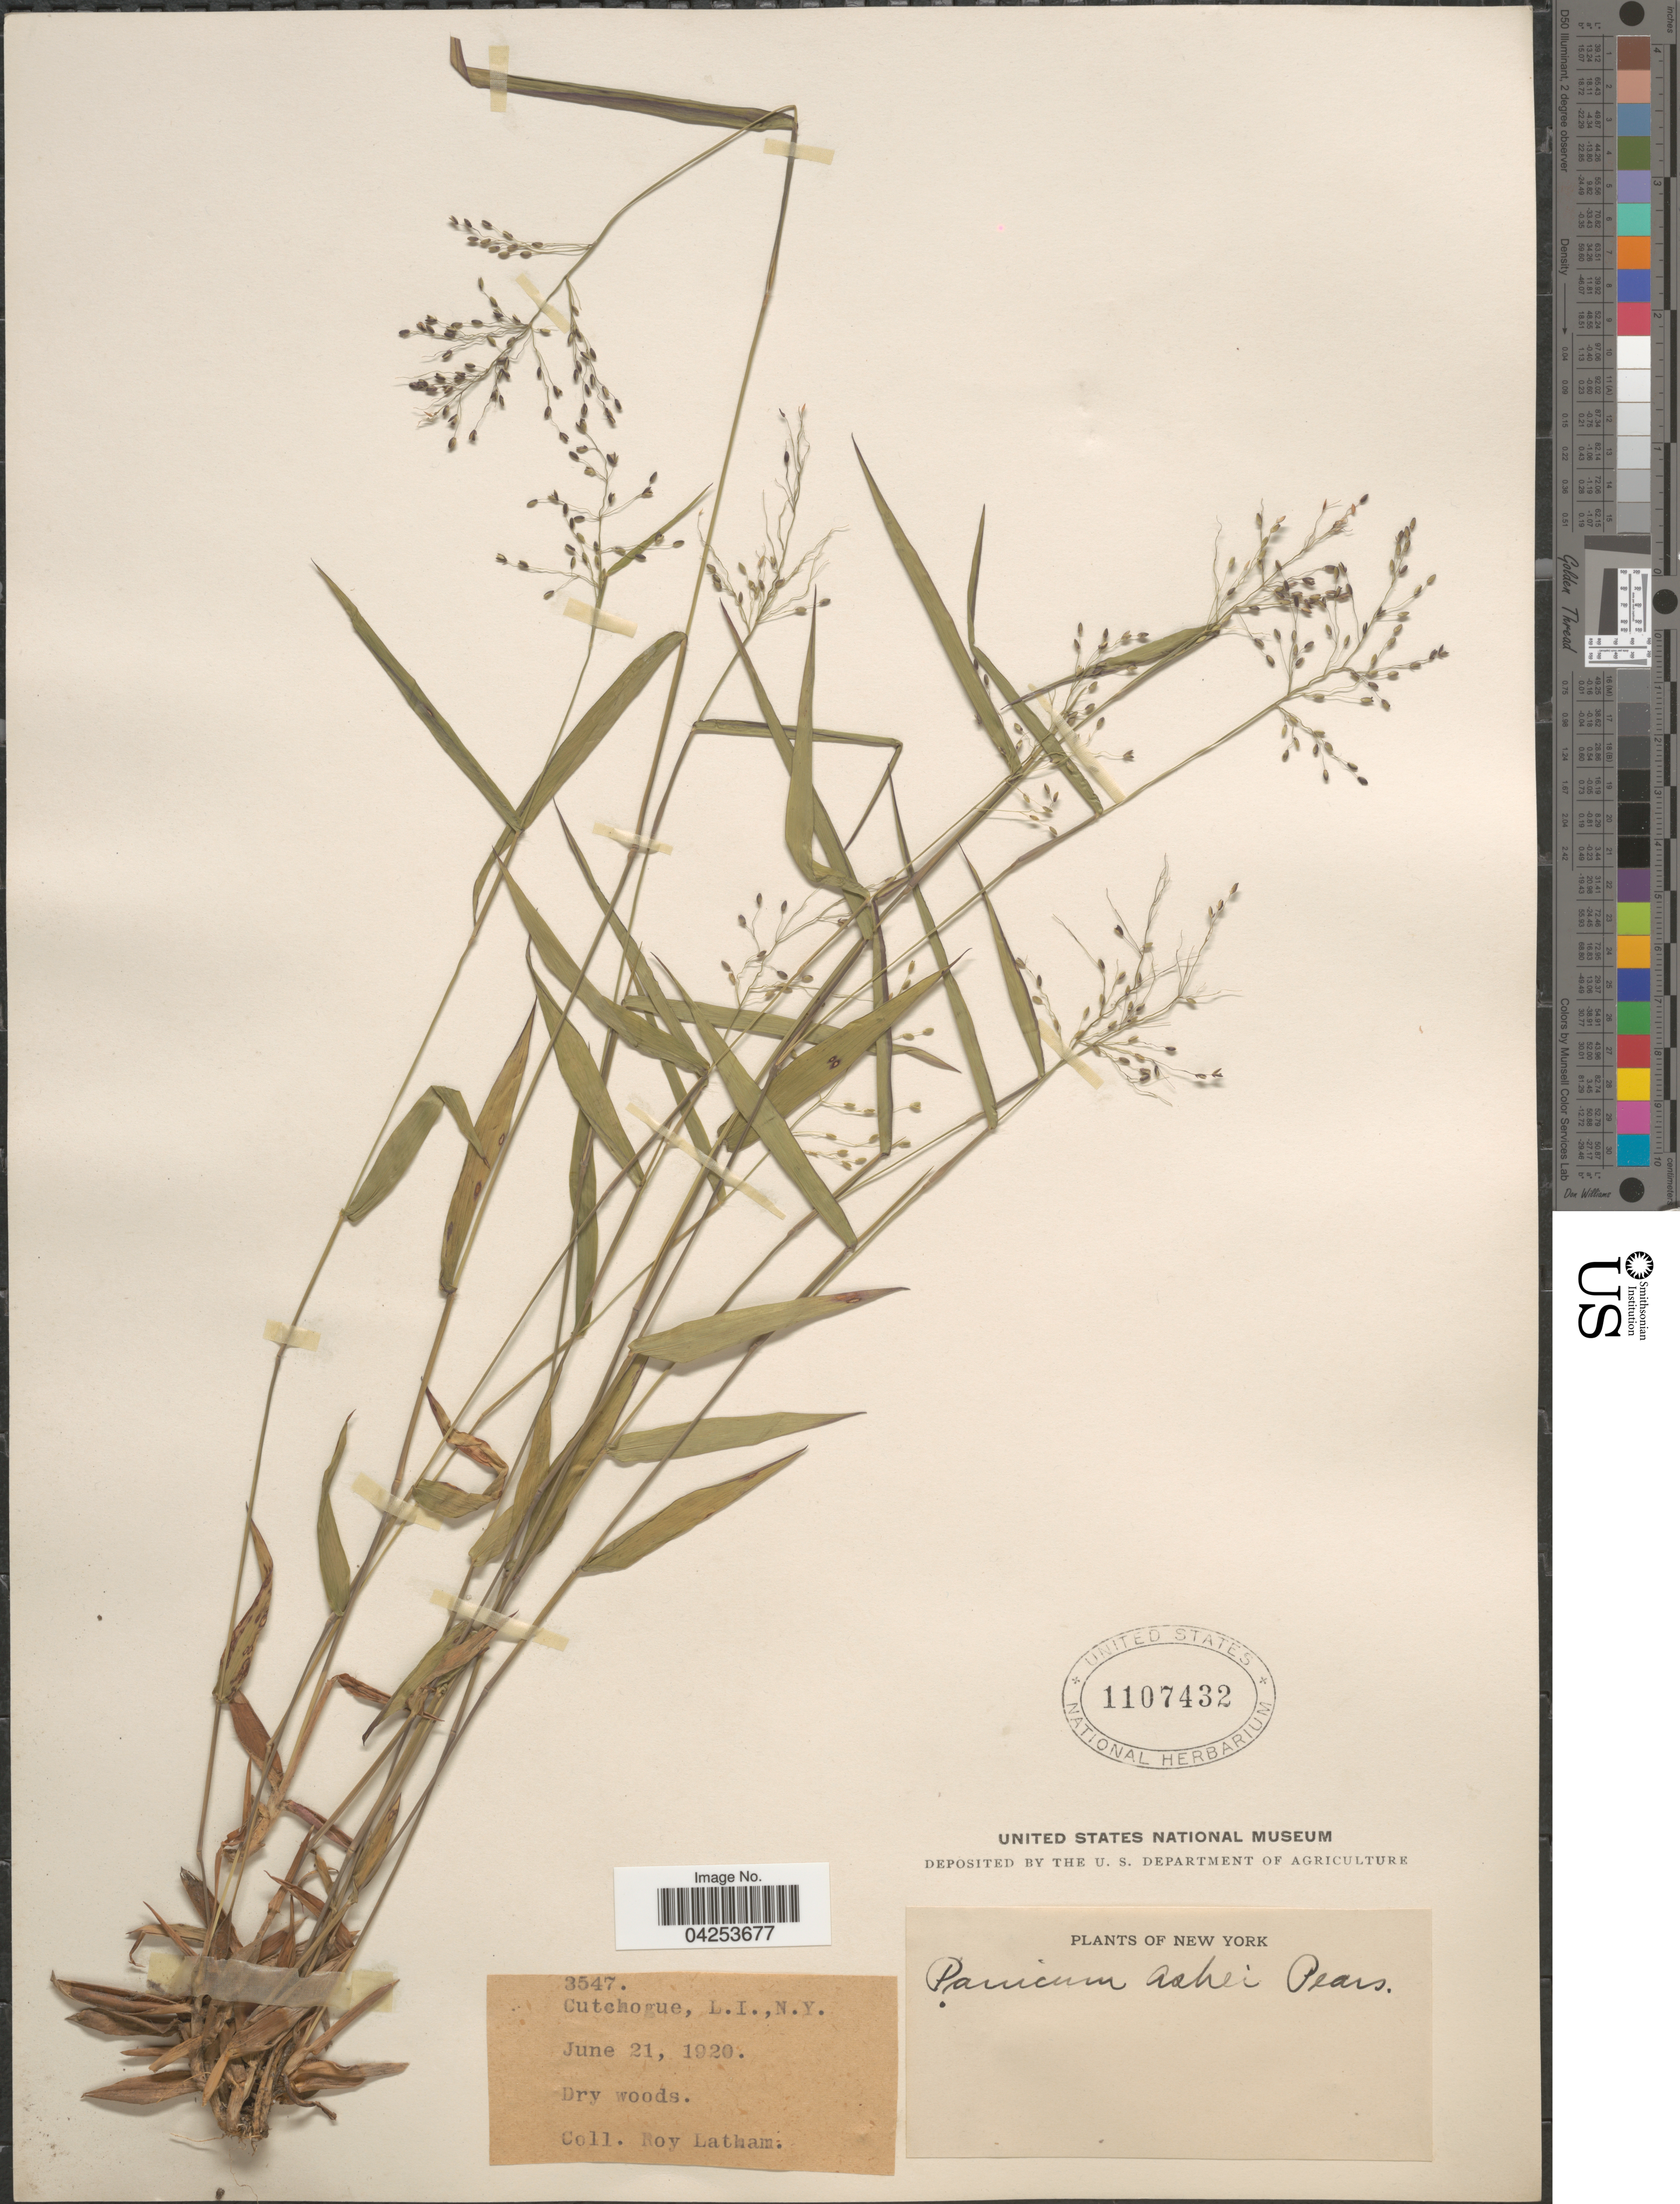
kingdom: Plantae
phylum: Tracheophyta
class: Liliopsida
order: Poales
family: Poaceae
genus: Dichanthelium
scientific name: Dichanthelium commutatum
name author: (Schult.) Gould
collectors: R. Latham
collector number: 3547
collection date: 1920-06-21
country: United States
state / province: New York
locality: Cutchogue, L. I.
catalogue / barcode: US 1107432